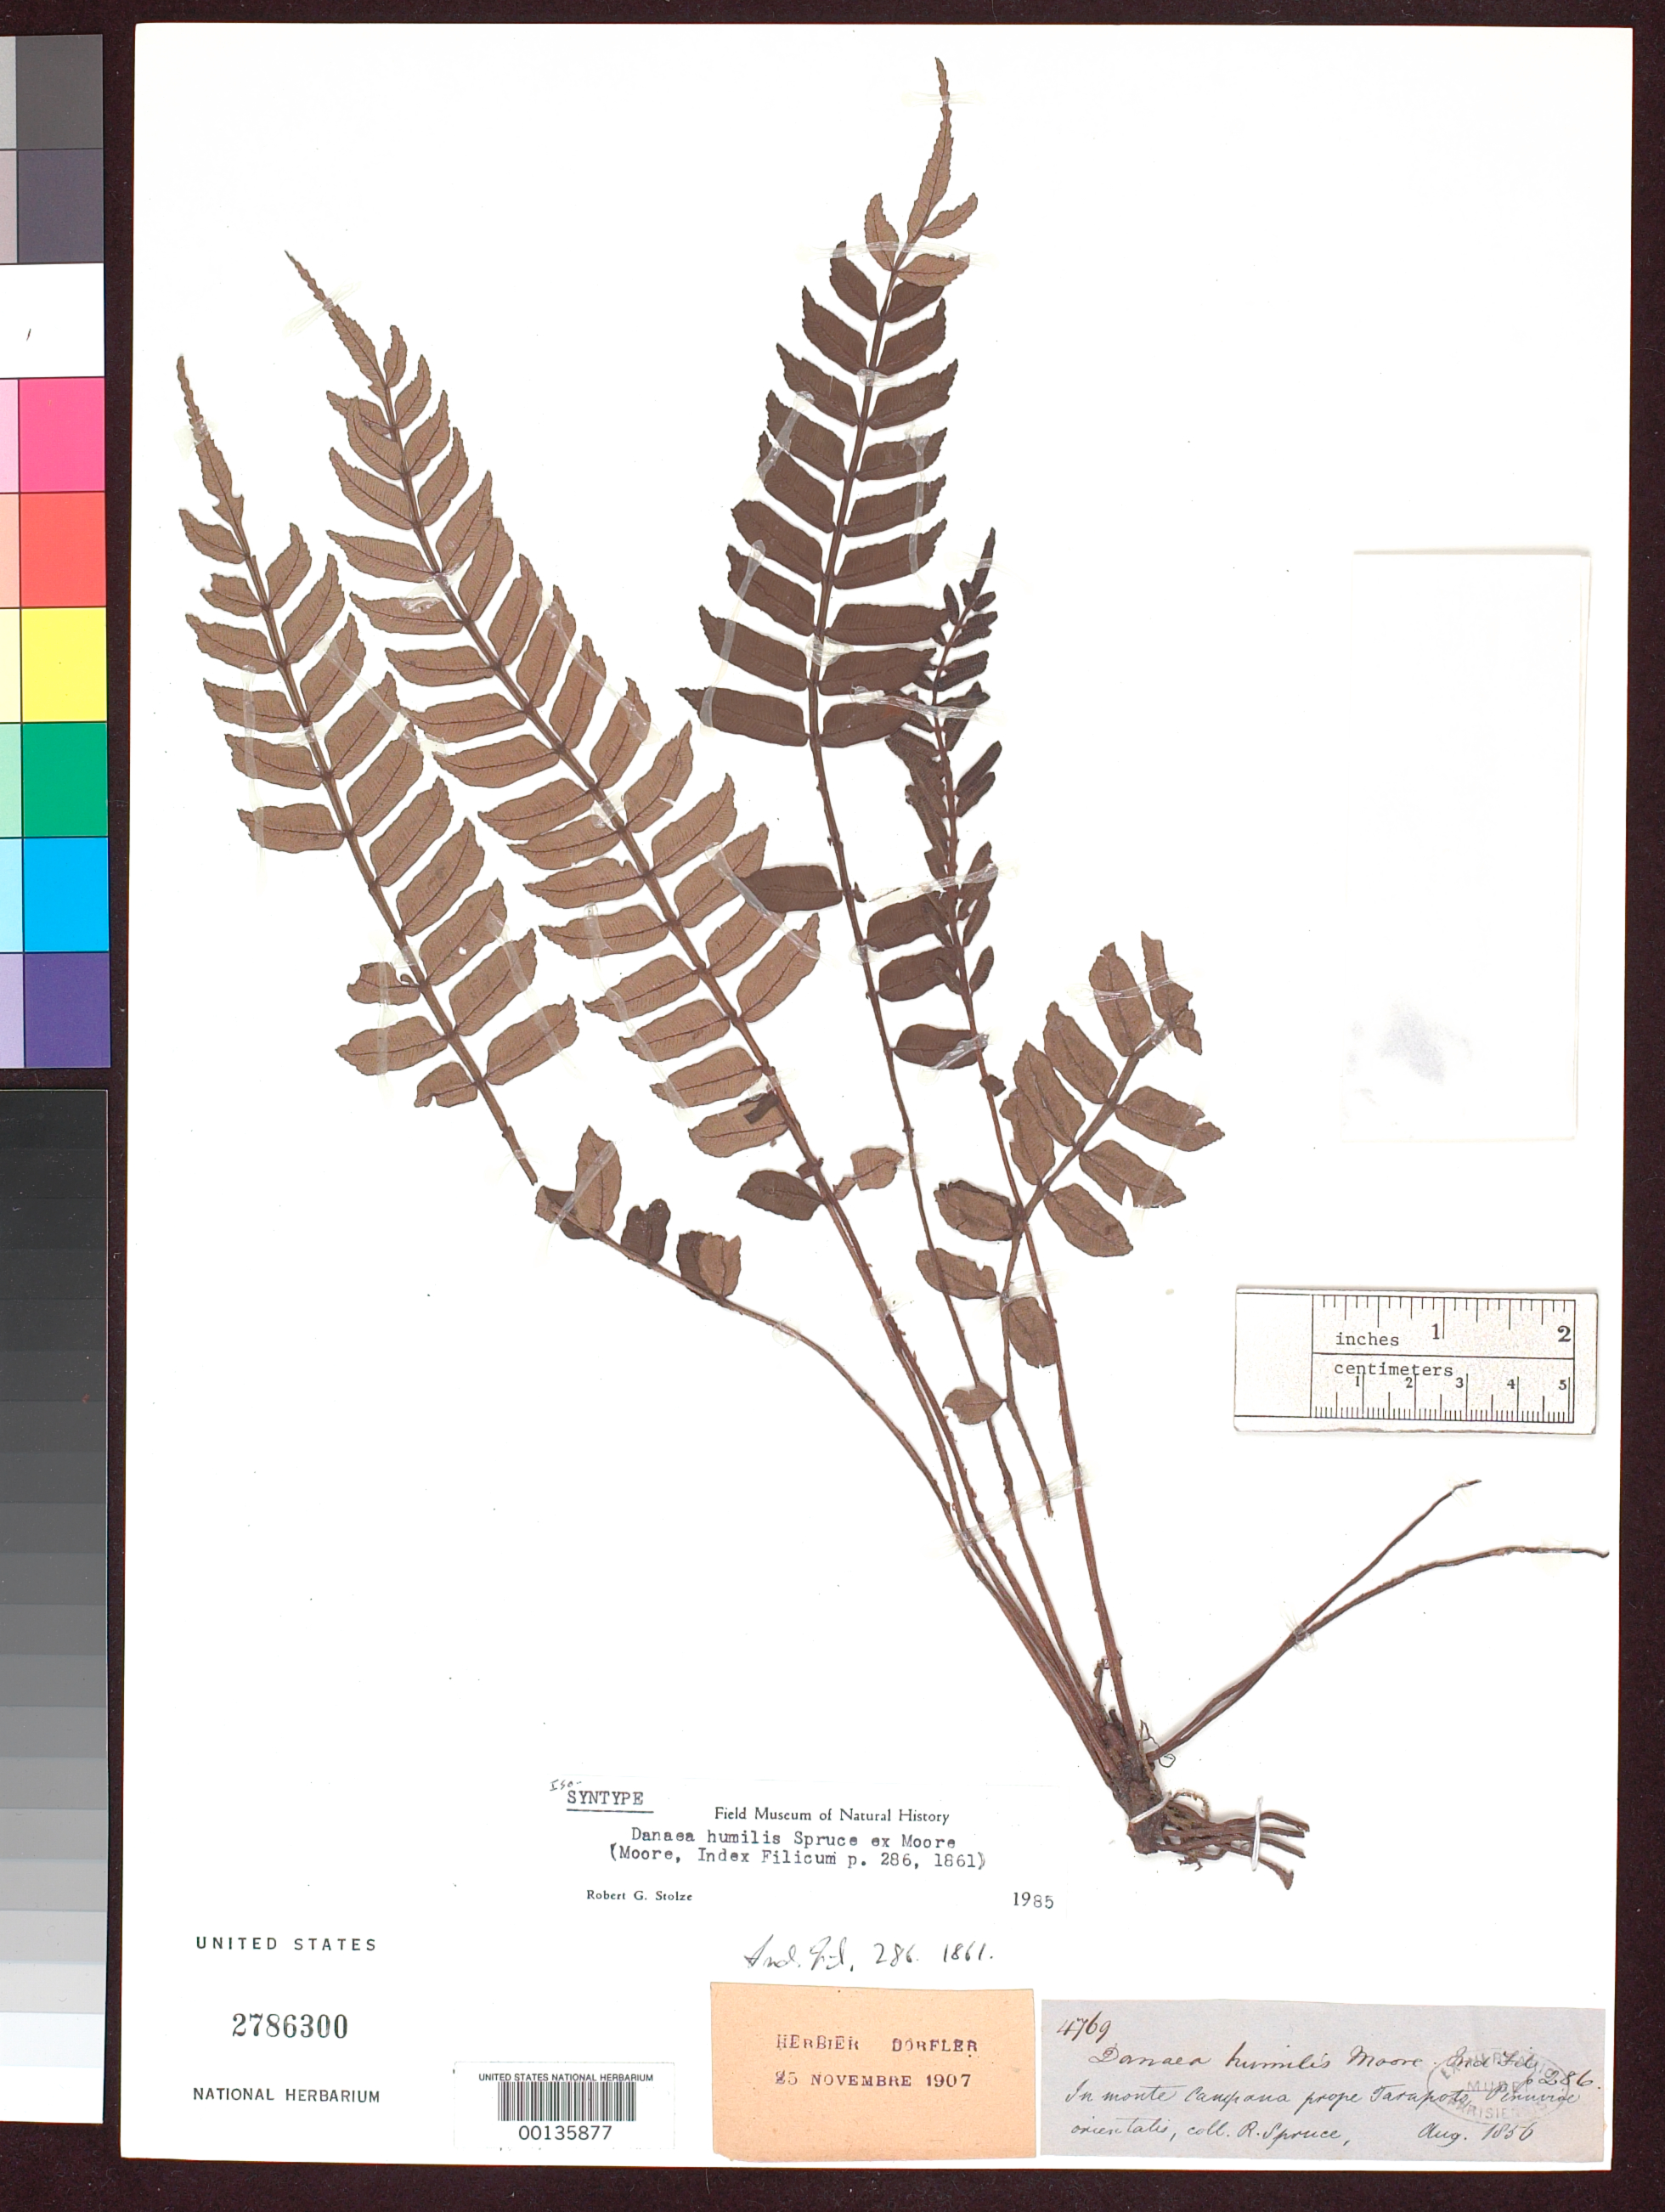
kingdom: Plantae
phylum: Tracheophyta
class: Polypodiopsida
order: Marattiales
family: Marattiaceae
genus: Danaea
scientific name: Danaea humilis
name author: T. Moore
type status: Isosyntype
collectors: R. Spruce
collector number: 4769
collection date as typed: Aug 1856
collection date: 1856-08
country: Peru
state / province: San Martín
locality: Tarapoto.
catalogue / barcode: US 2786300